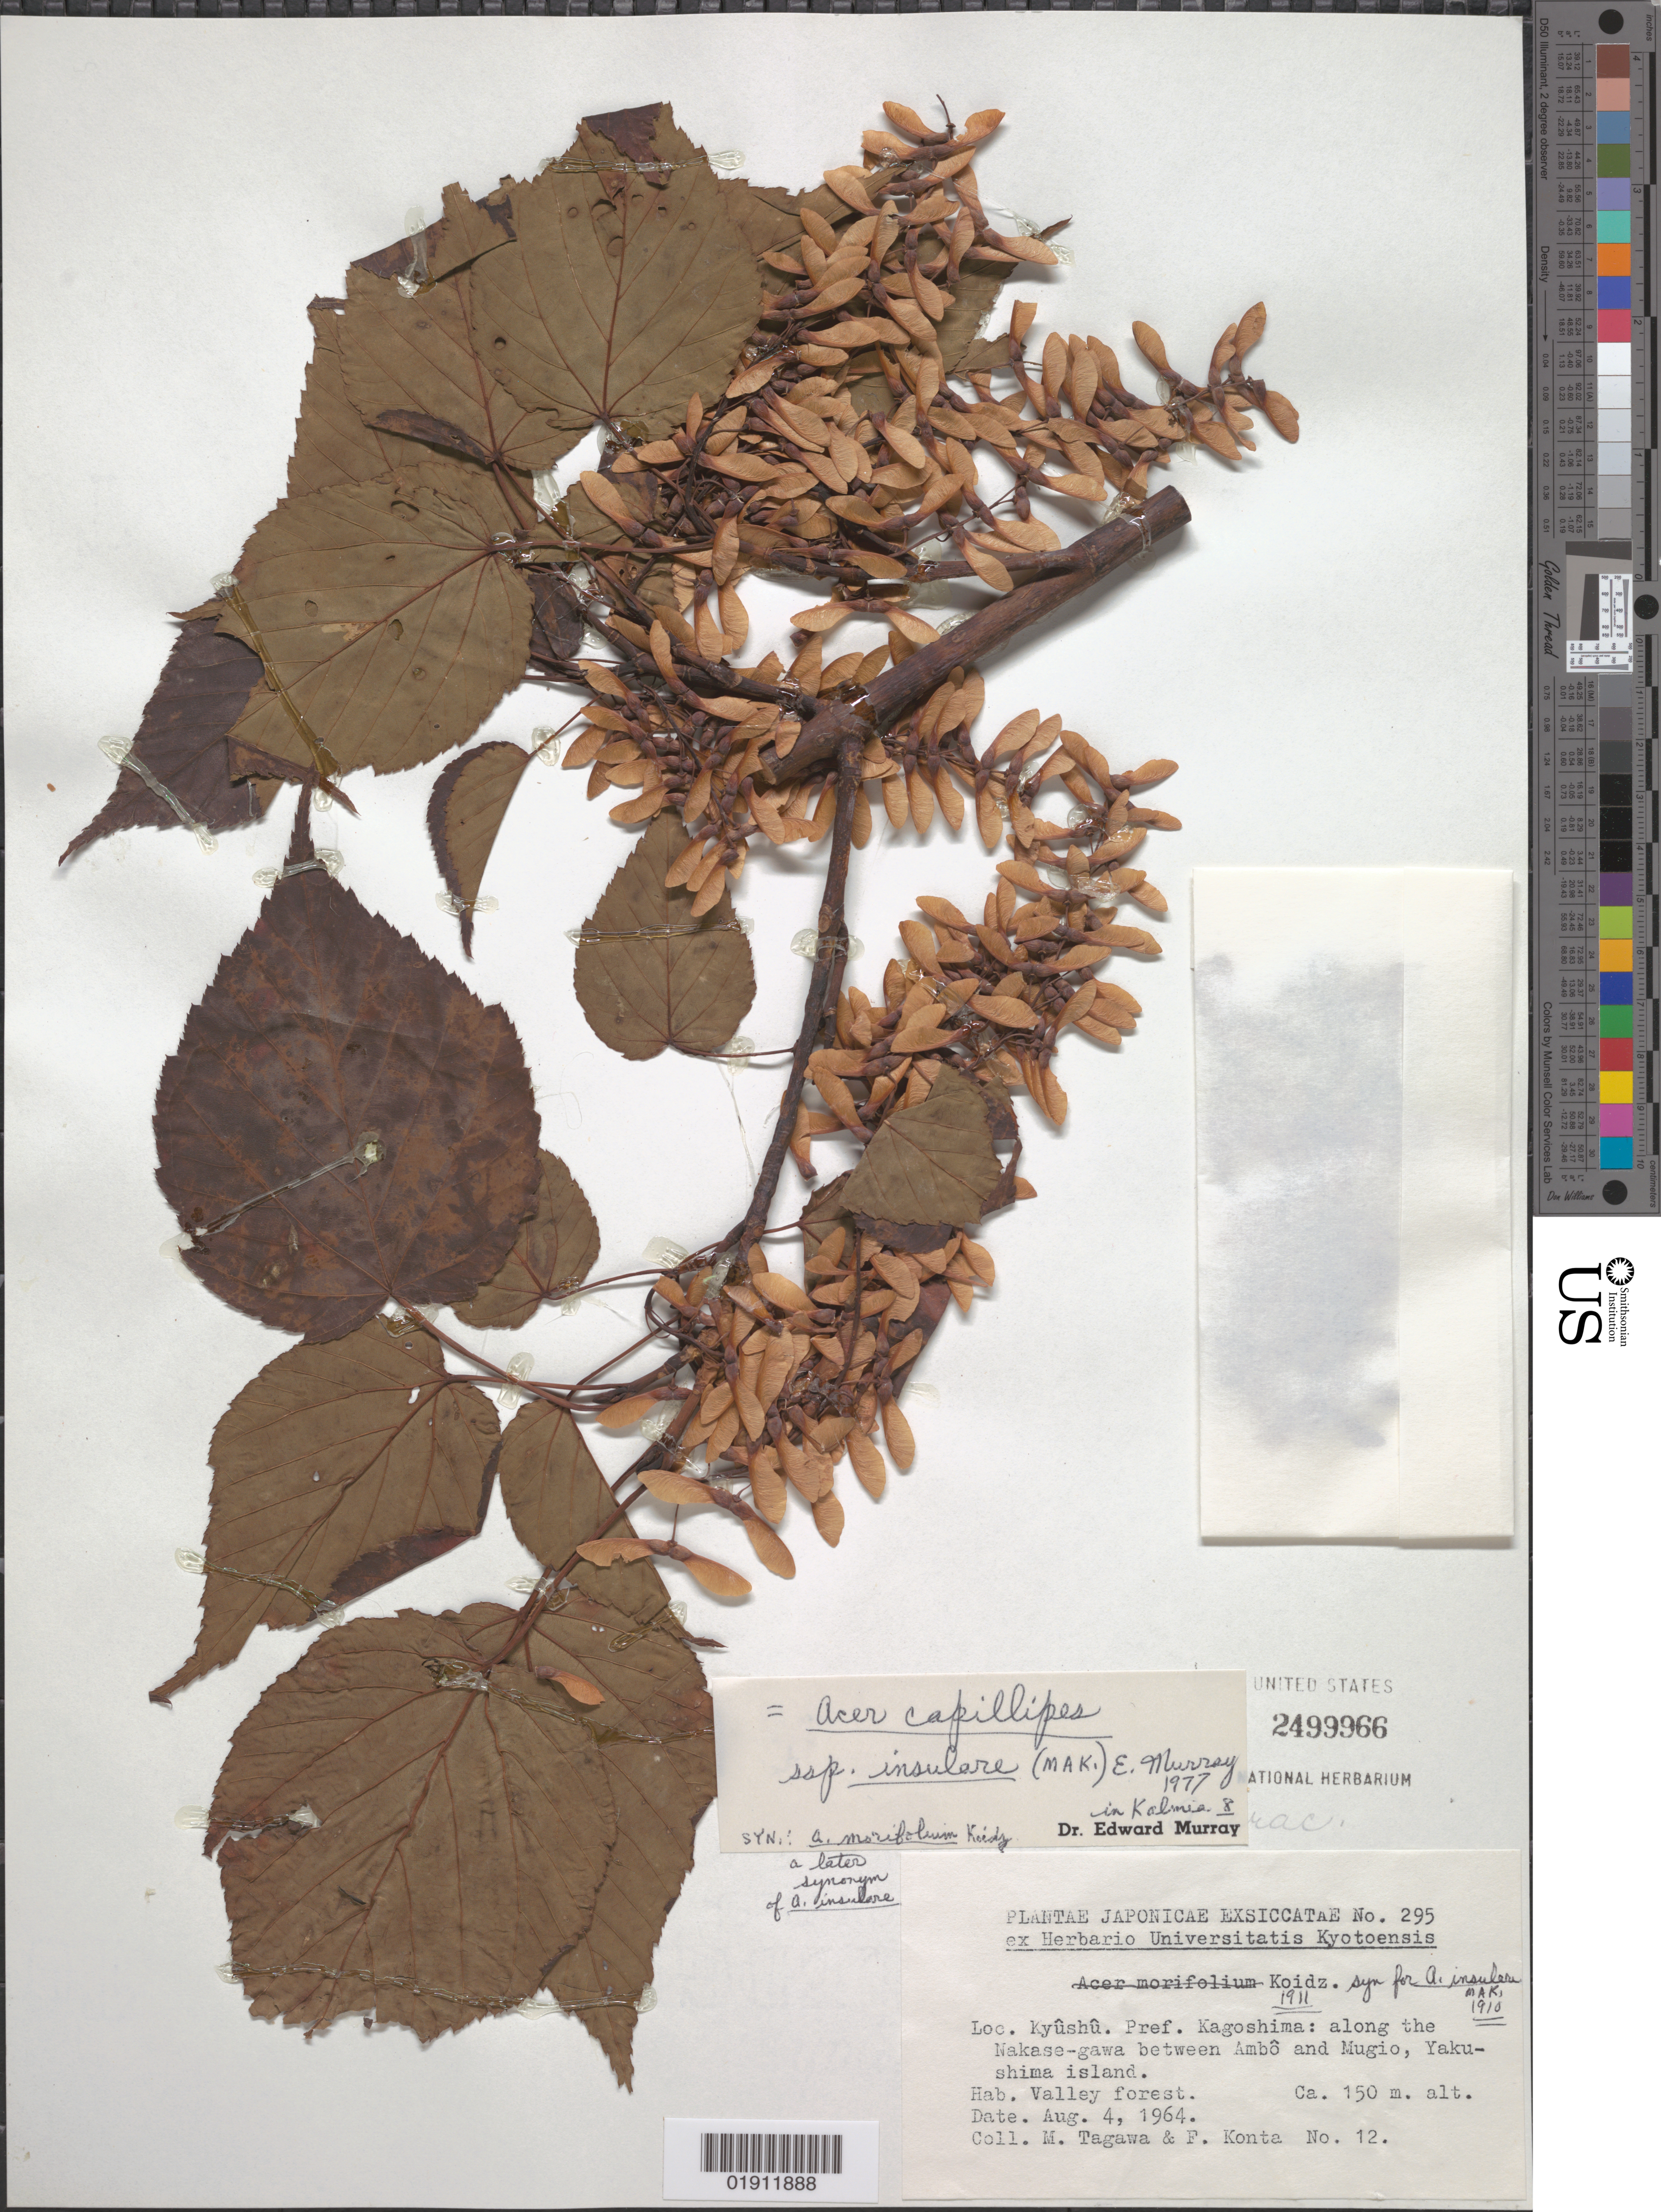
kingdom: Plantae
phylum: Tracheophyta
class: Magnoliopsida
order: Sapindales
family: Sapindaceae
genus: Acer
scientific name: Acer capillipes subsp. insulare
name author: (Makino) A.E. Murray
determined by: Murray, Edward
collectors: M. Tagawa & F. Konta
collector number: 12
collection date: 1964-08-04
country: Japan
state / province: Kagosima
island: Yakushima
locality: Kyûchû. Pref. Kagoshima, along the Nakase-gawa between Ambô and Mugio, Yakushima island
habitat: Valley forest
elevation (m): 150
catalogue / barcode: US 2499966